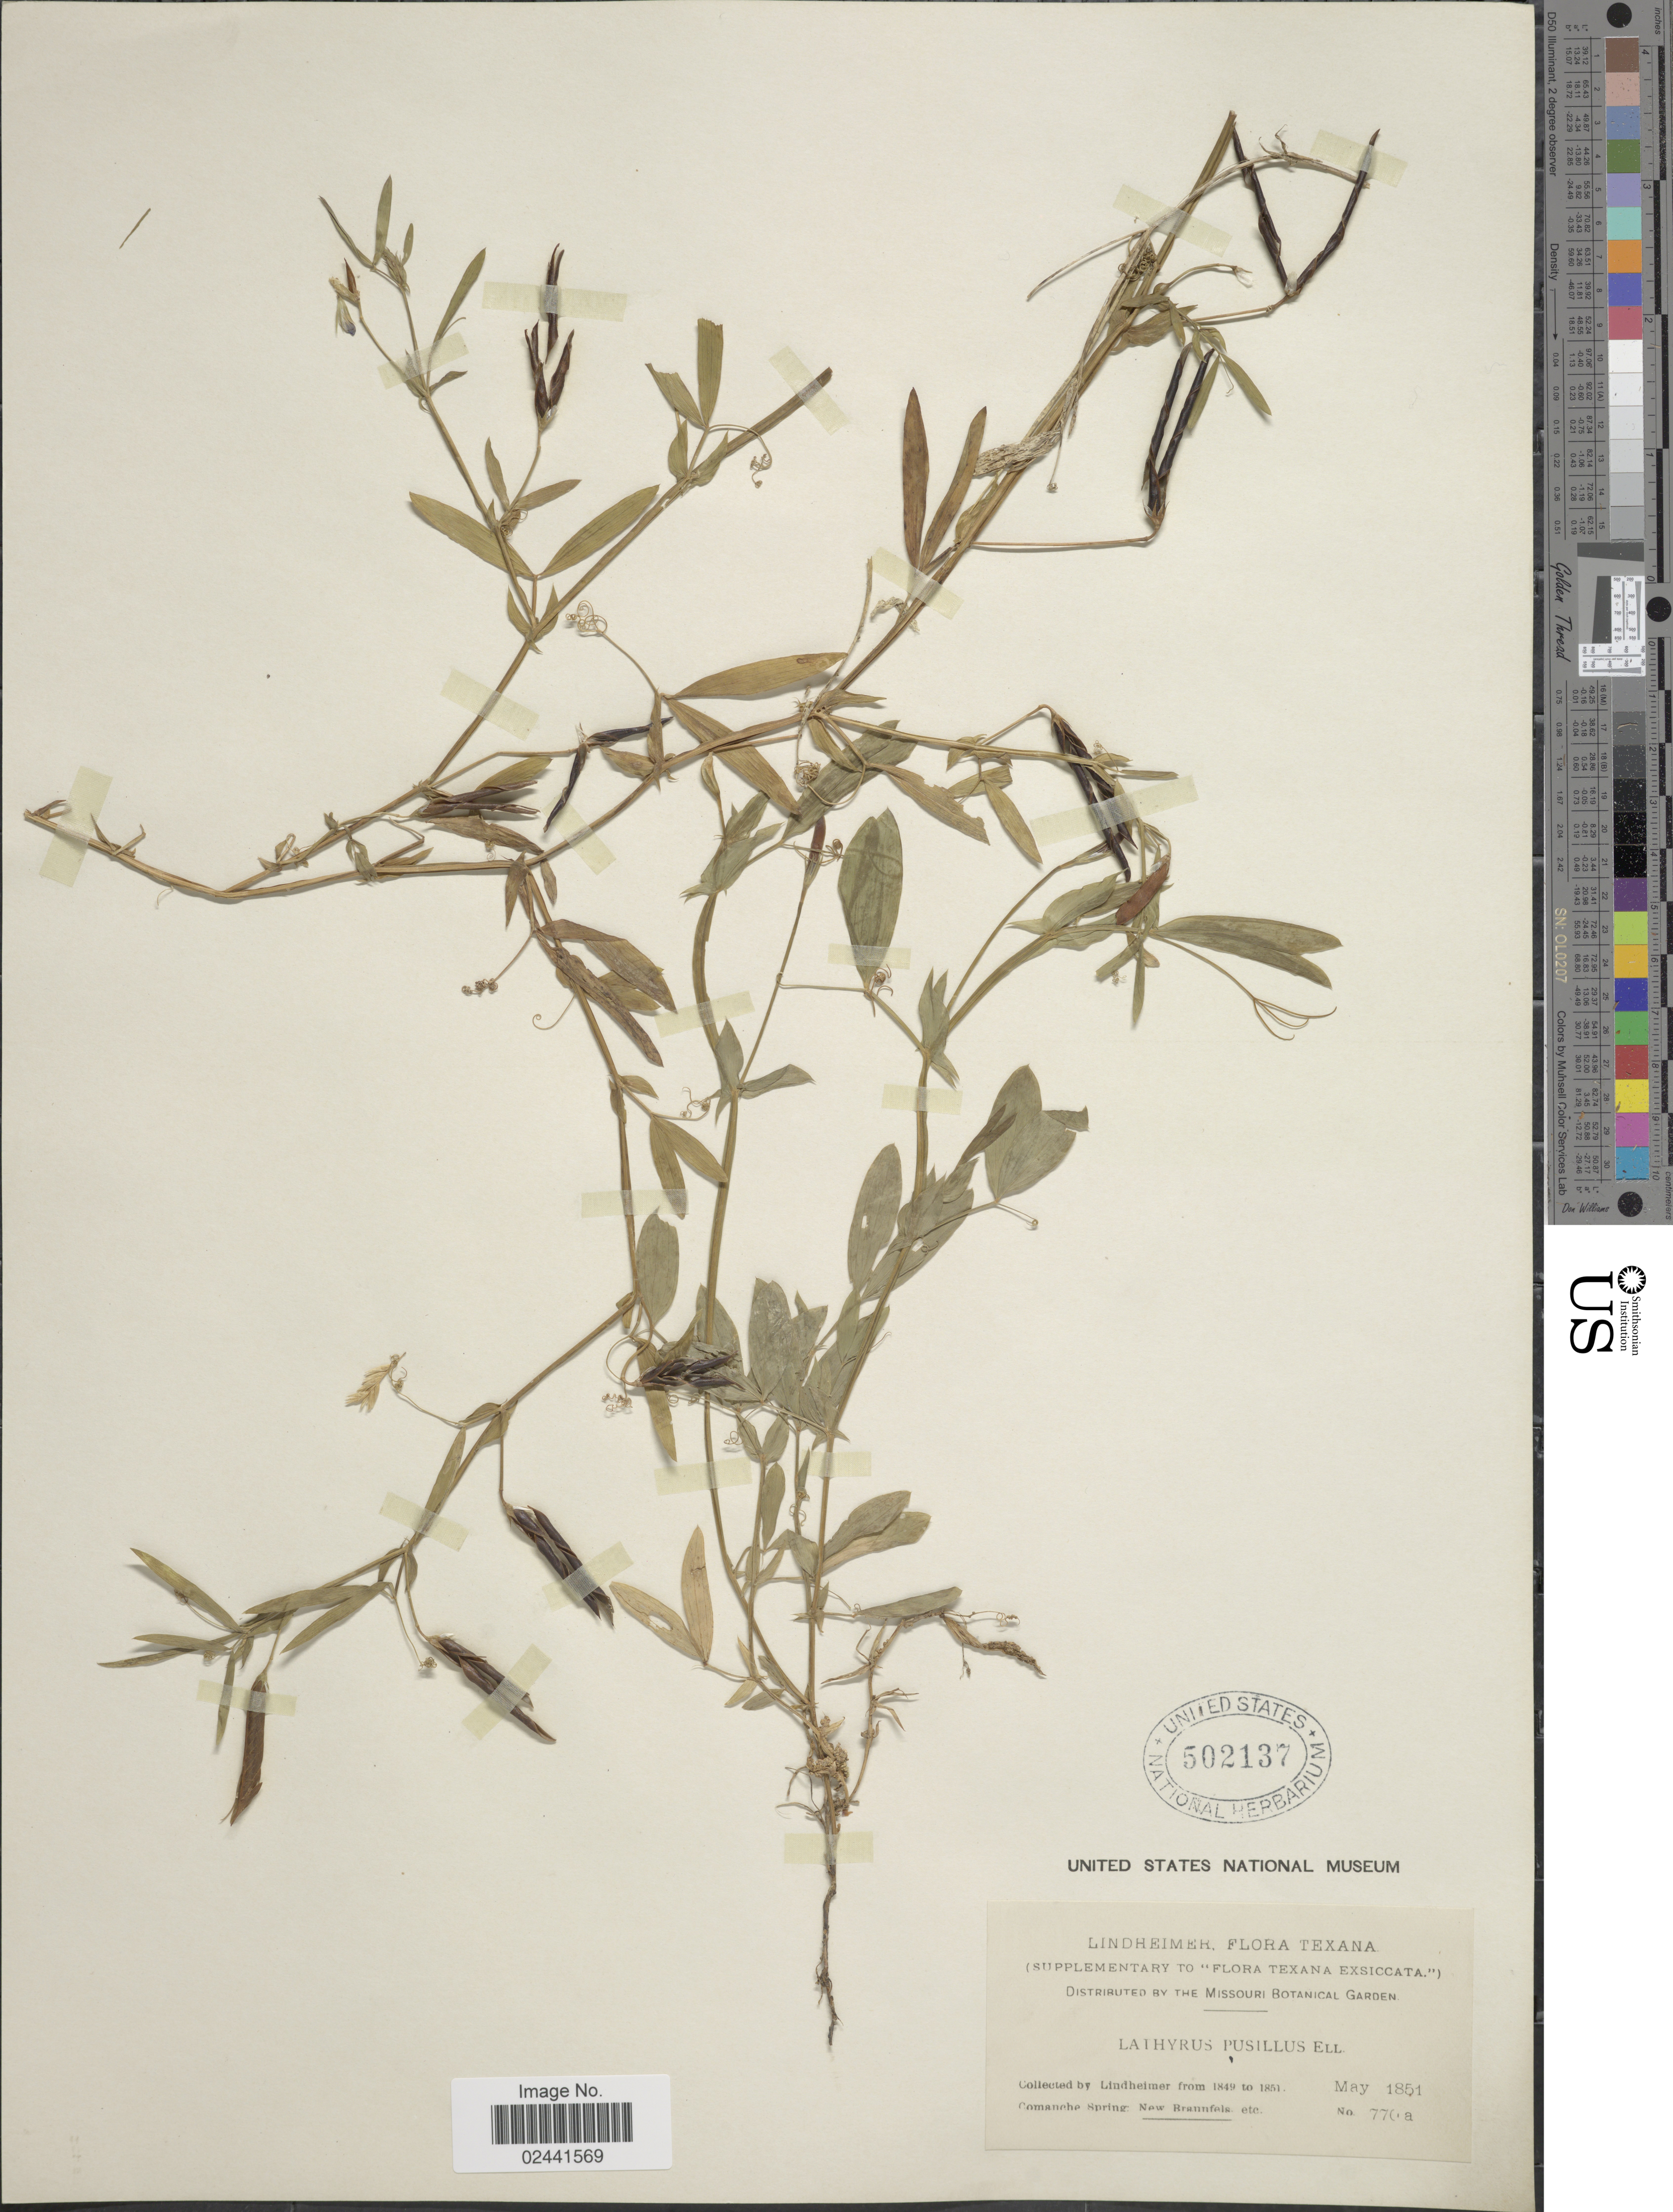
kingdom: Plantae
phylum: Tracheophyta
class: Magnoliopsida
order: Fabales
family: Fabaceae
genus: Lathyrus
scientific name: Lathyrus pusillus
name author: Elliott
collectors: -. Lindheimer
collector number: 770a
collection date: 1851-05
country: United States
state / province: Texas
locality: Comanche Spring: New Brannfels etc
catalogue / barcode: US 502137